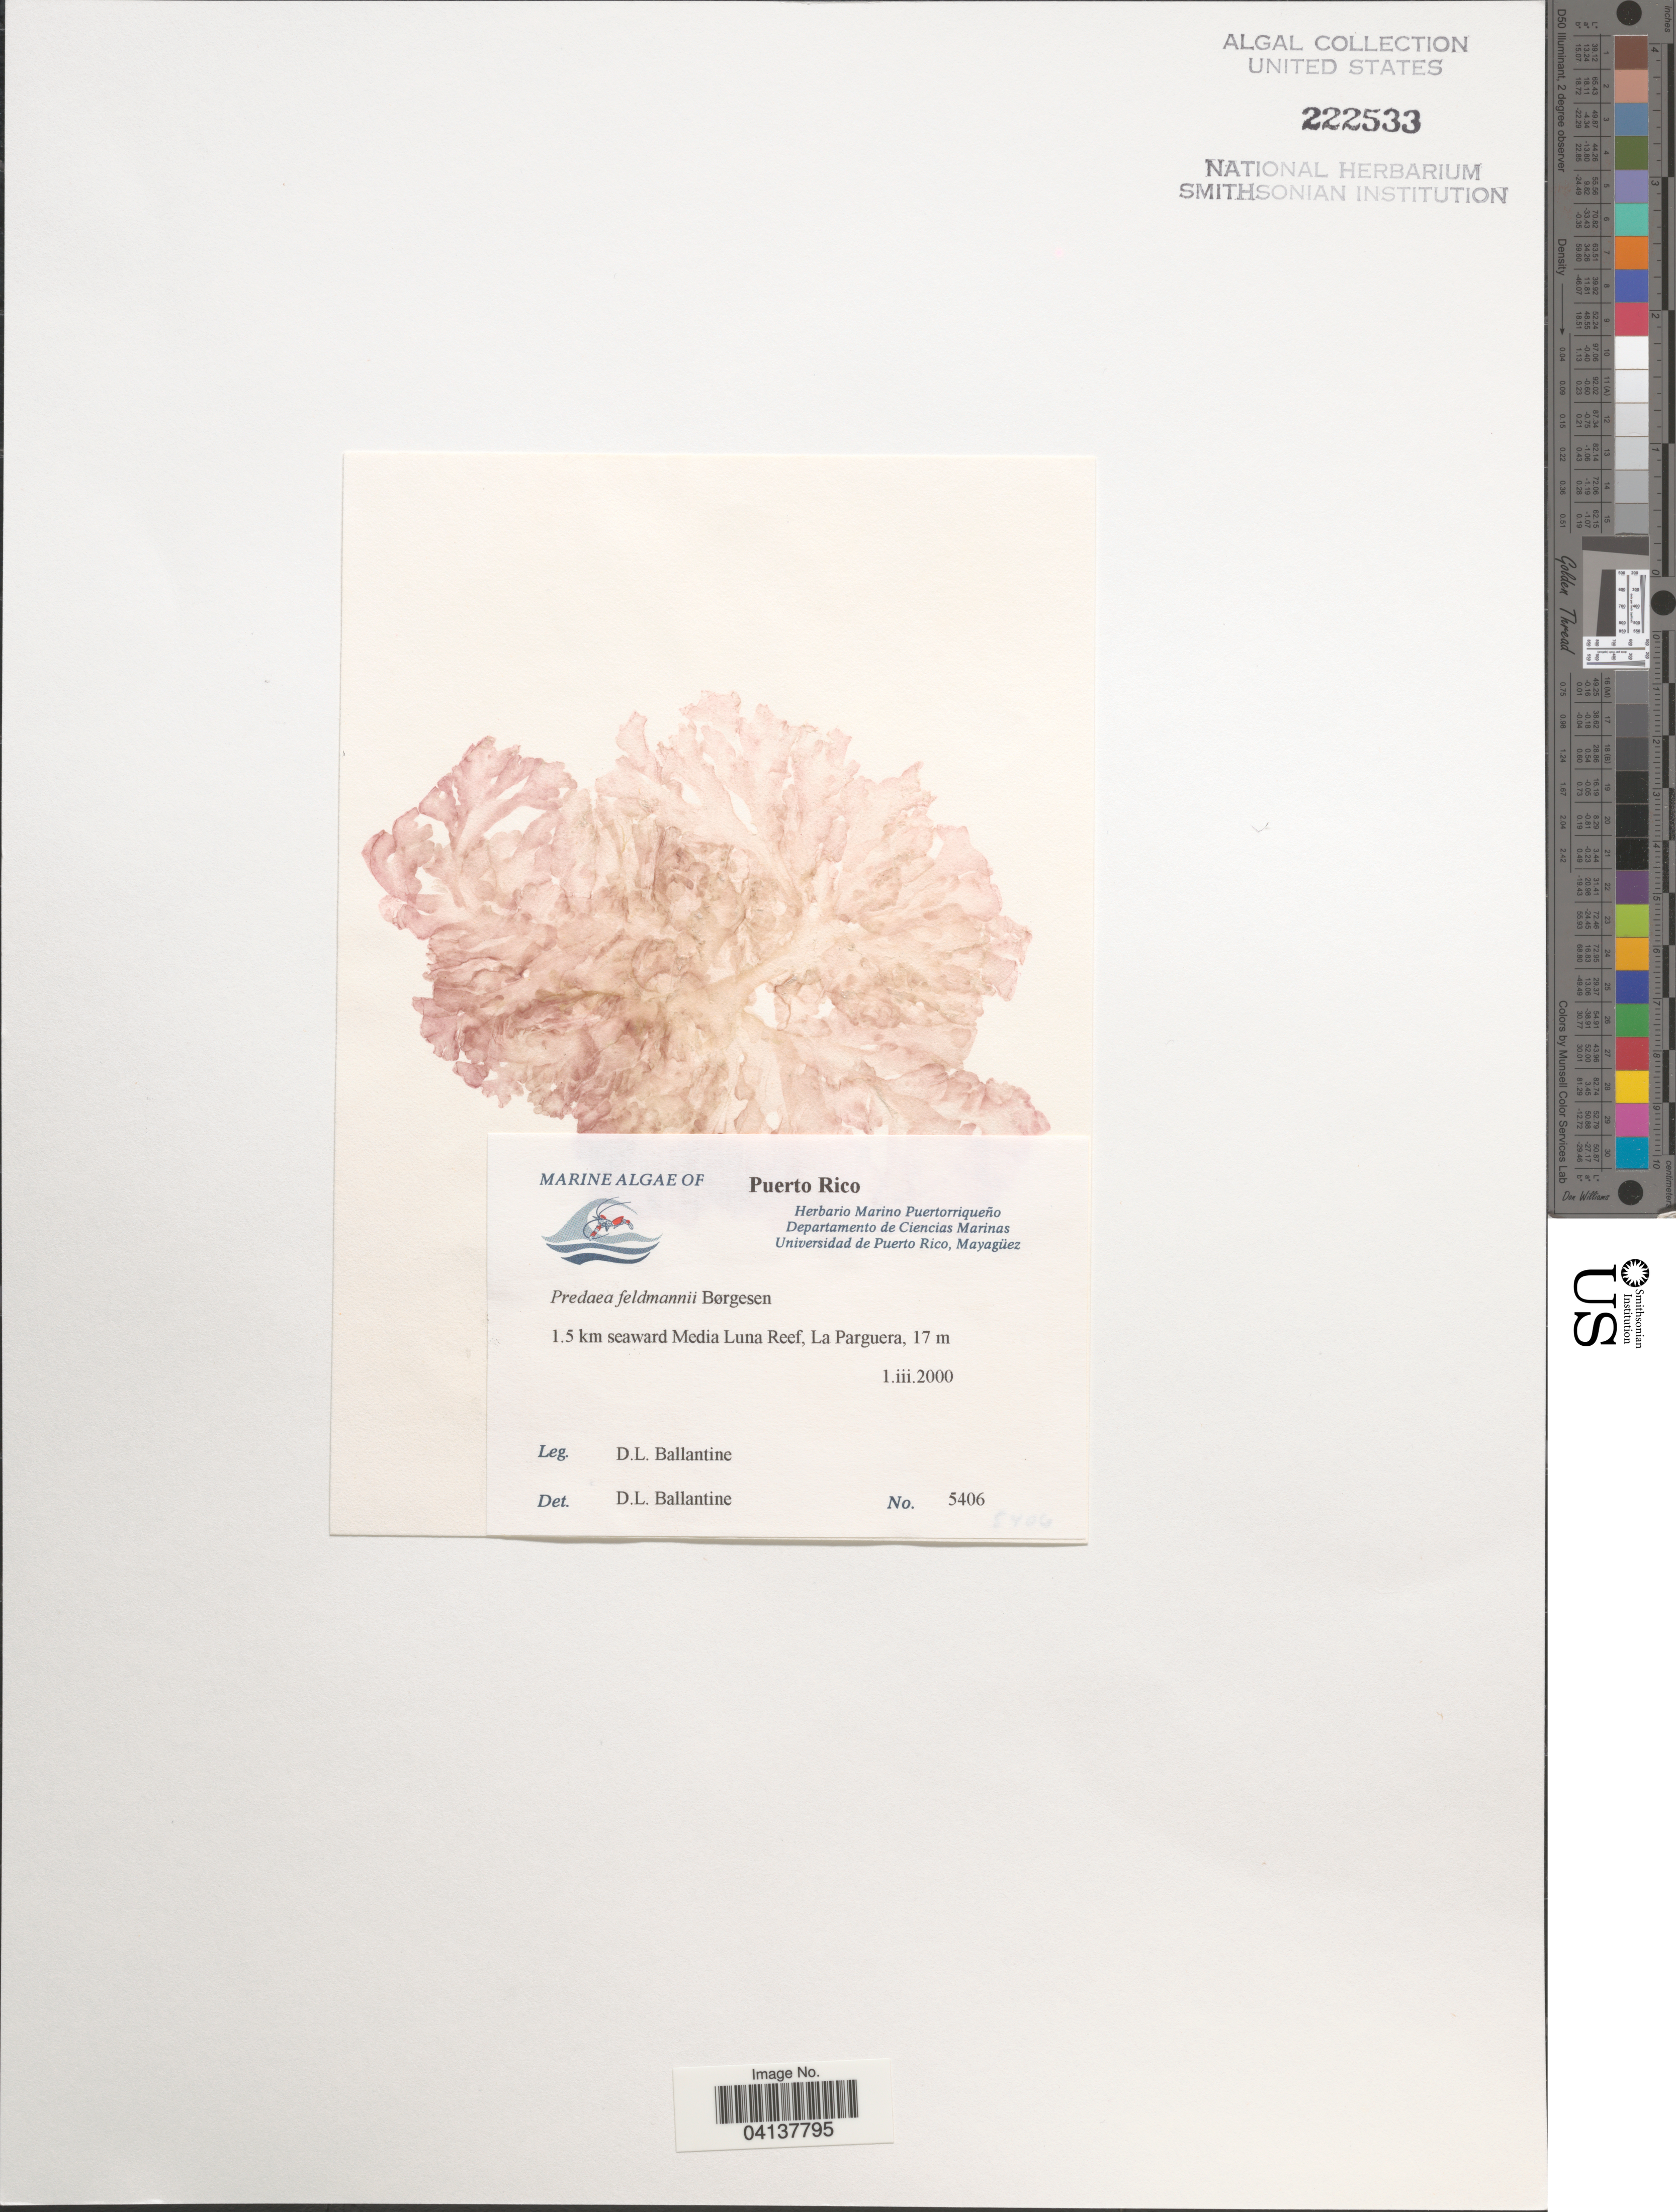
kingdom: Plantae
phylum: Rhodophyta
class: Florideophyceae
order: Nemastomatales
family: Nemastomataceae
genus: Predaea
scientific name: Predaea feldmannii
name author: Børgesen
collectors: D.L. Ballantine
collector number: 5406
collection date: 2000-03-01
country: Puerto Rico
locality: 1.5 km seaward Media Luna Reef, La Parguera.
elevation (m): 17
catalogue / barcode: US 222533